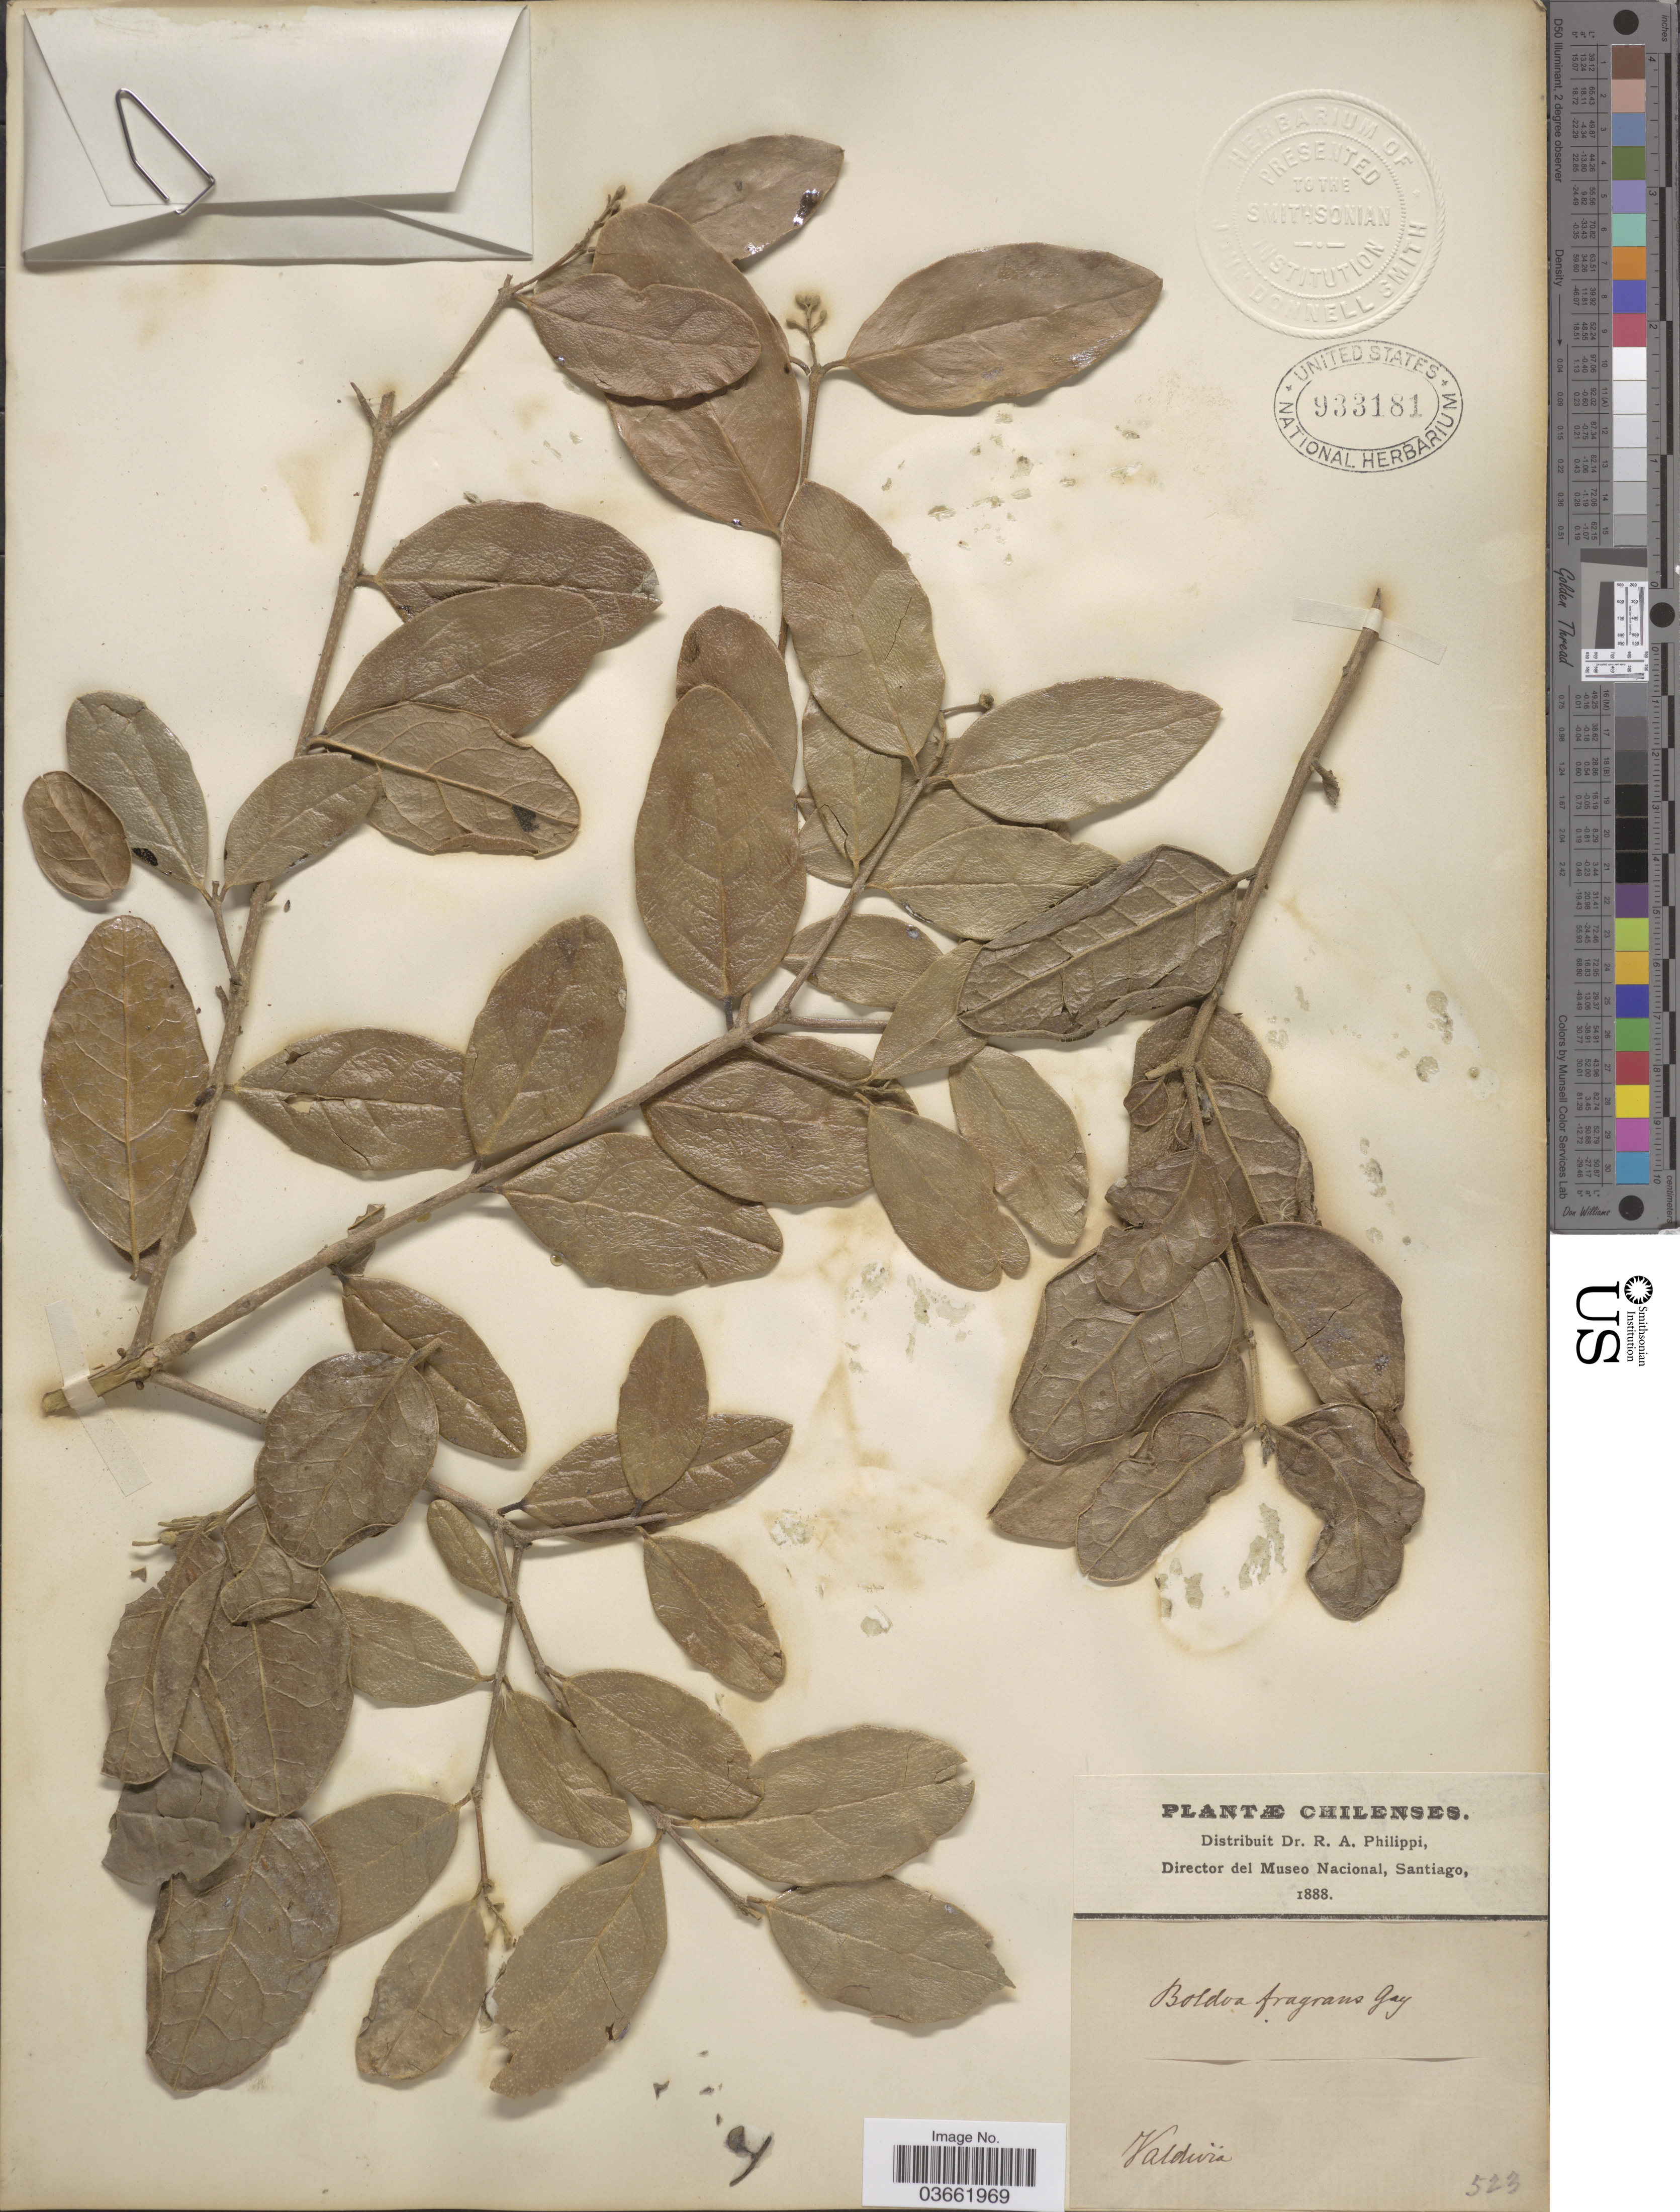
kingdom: Plantae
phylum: Tracheophyta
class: Magnoliopsida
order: Laurales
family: Monimiaceae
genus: Peumus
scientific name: Peumus boldus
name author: Molina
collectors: ex. herb. R.A. Philippi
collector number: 523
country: Chile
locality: Valdivia.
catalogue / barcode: US 933181